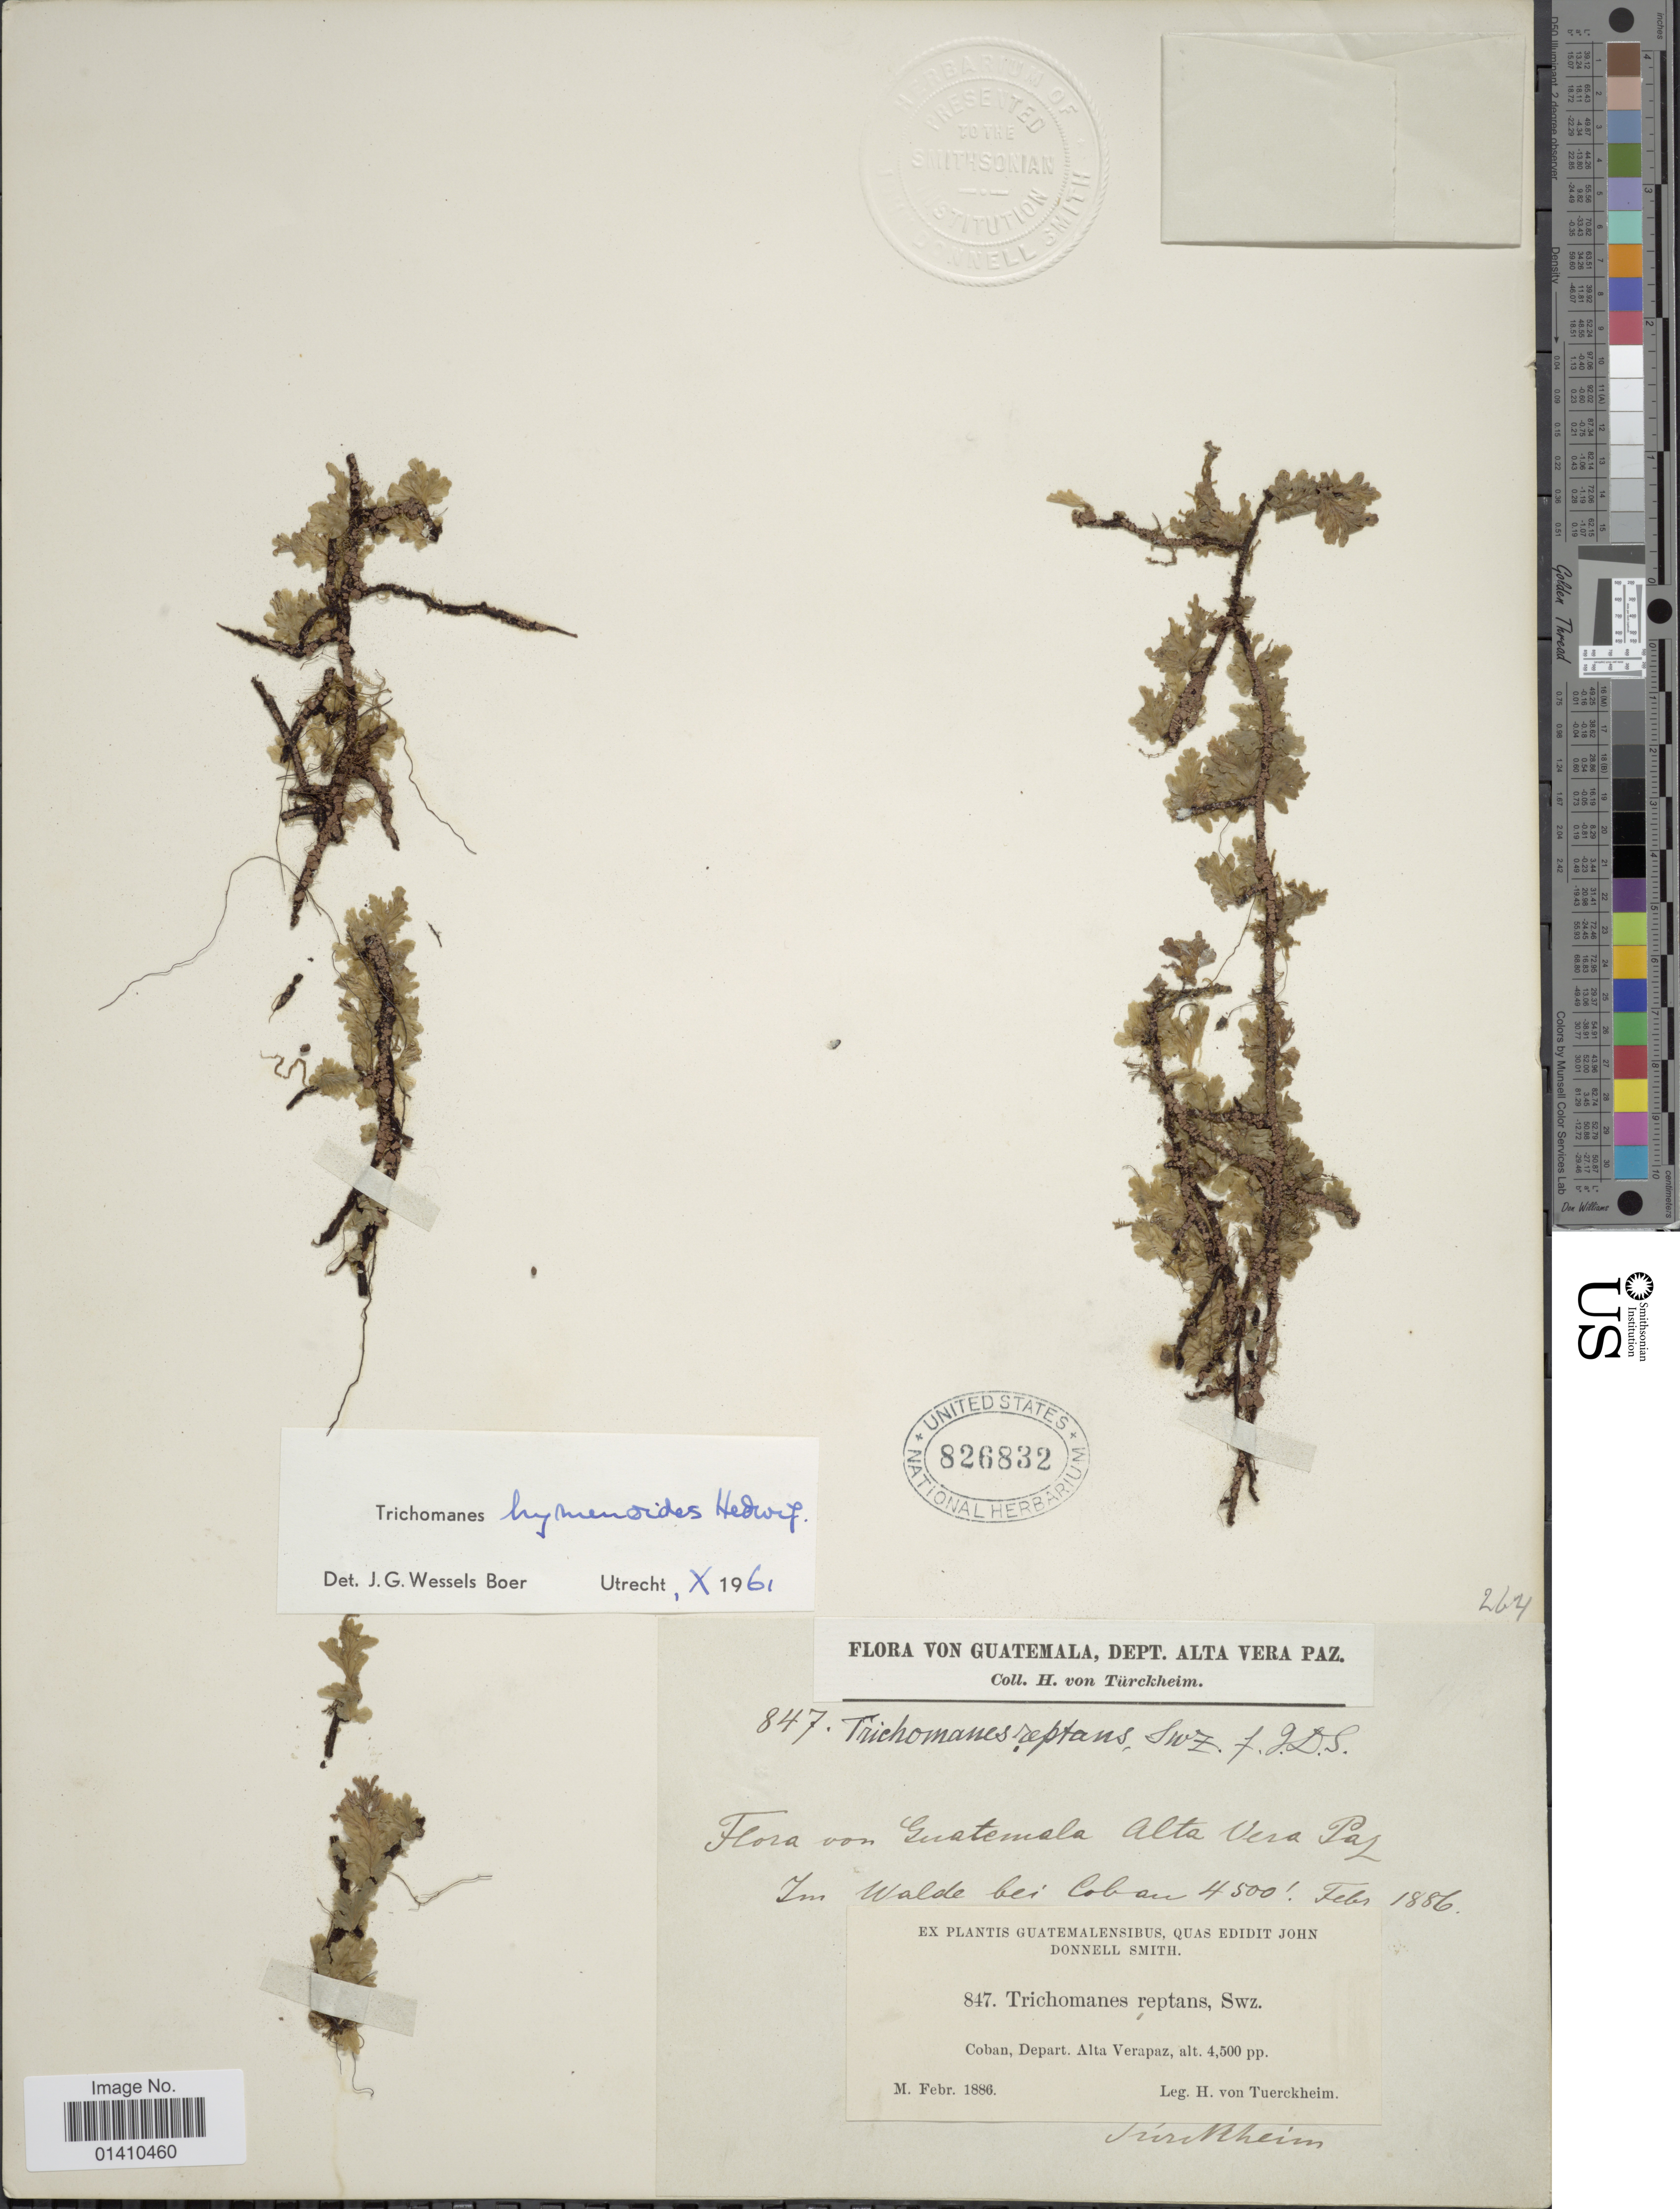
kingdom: Plantae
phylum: Tracheophyta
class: Polypodiopsida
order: Hymenophyllales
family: Hymenophyllaceae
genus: Didymoglossum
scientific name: Didymoglossum hymenoides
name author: (Hedw.) Copel.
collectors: H. von Tuerckheim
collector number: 847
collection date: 1886-02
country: Guatemala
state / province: Alta Verapaz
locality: Coban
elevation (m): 1372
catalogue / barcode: US 826832